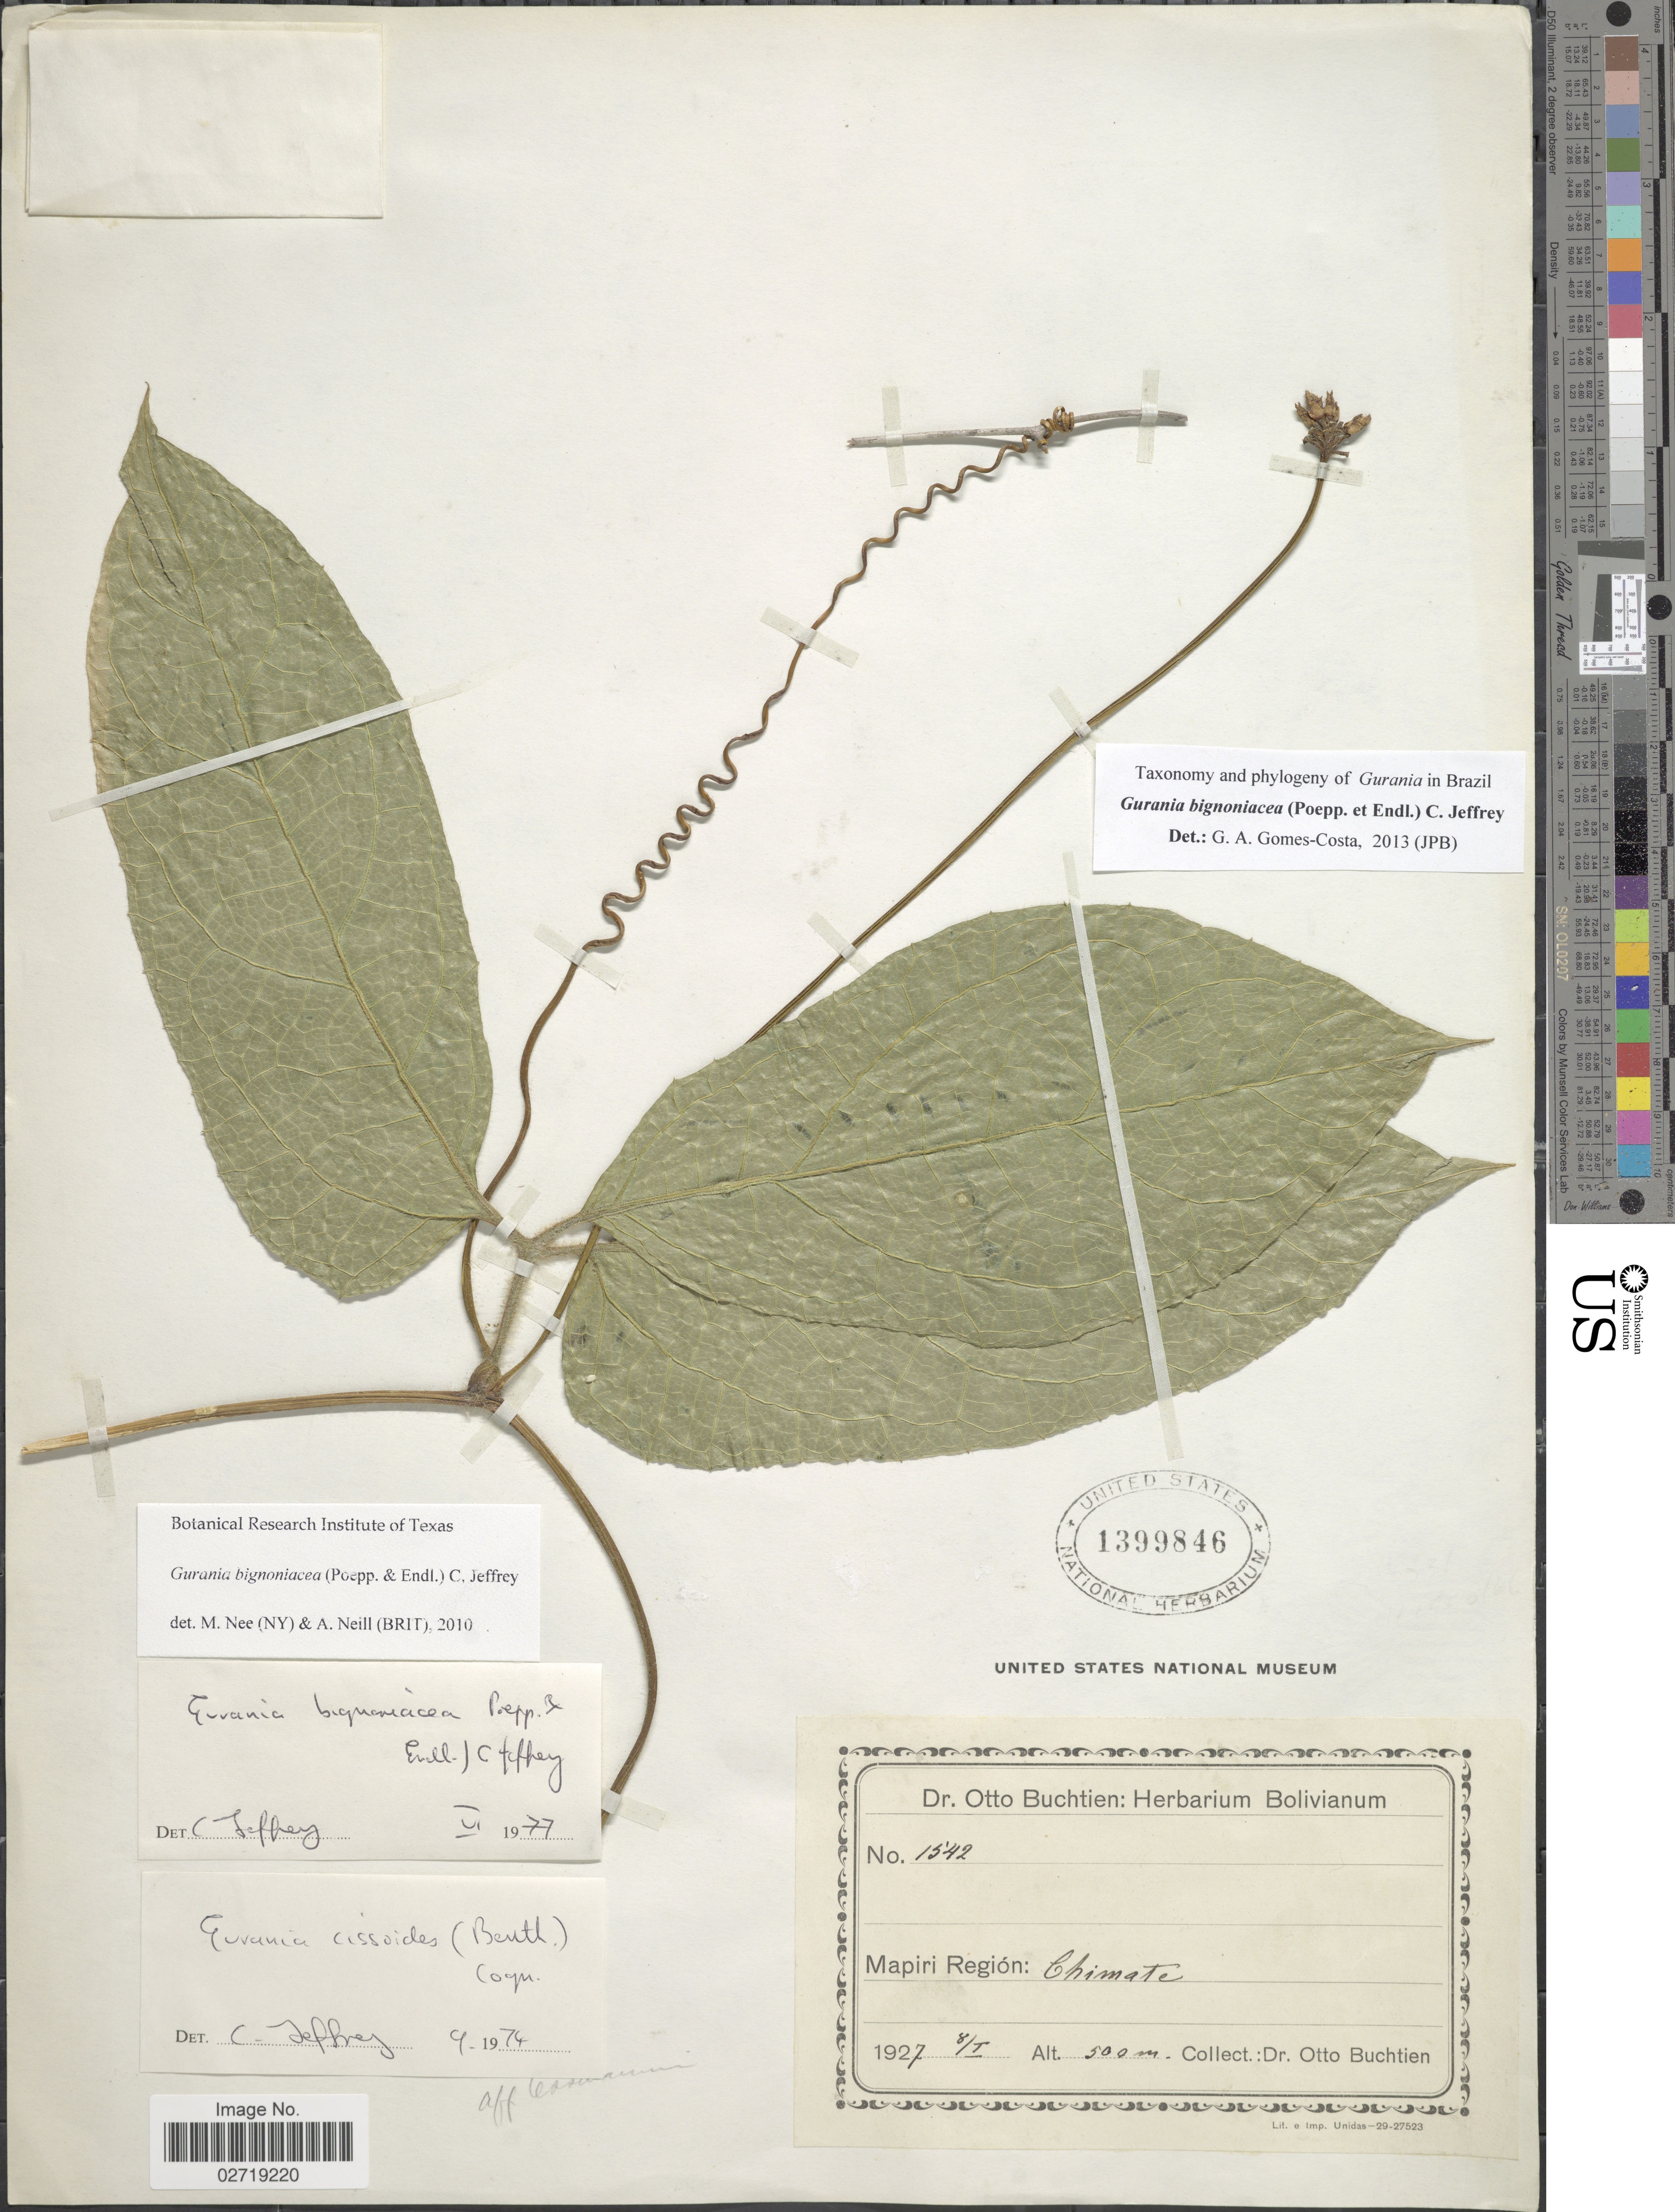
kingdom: Plantae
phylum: Tracheophyta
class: Magnoliopsida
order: Cucurbitales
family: Cucurbitaceae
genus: Gurania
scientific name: Gurania bignoniacea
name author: (Poepp. & Endl.) C. Jeffrey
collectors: O. Buchtien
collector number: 1542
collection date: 1927-01-08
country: Bolivia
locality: Mapiri Region: Chimate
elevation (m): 500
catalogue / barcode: US 1399846